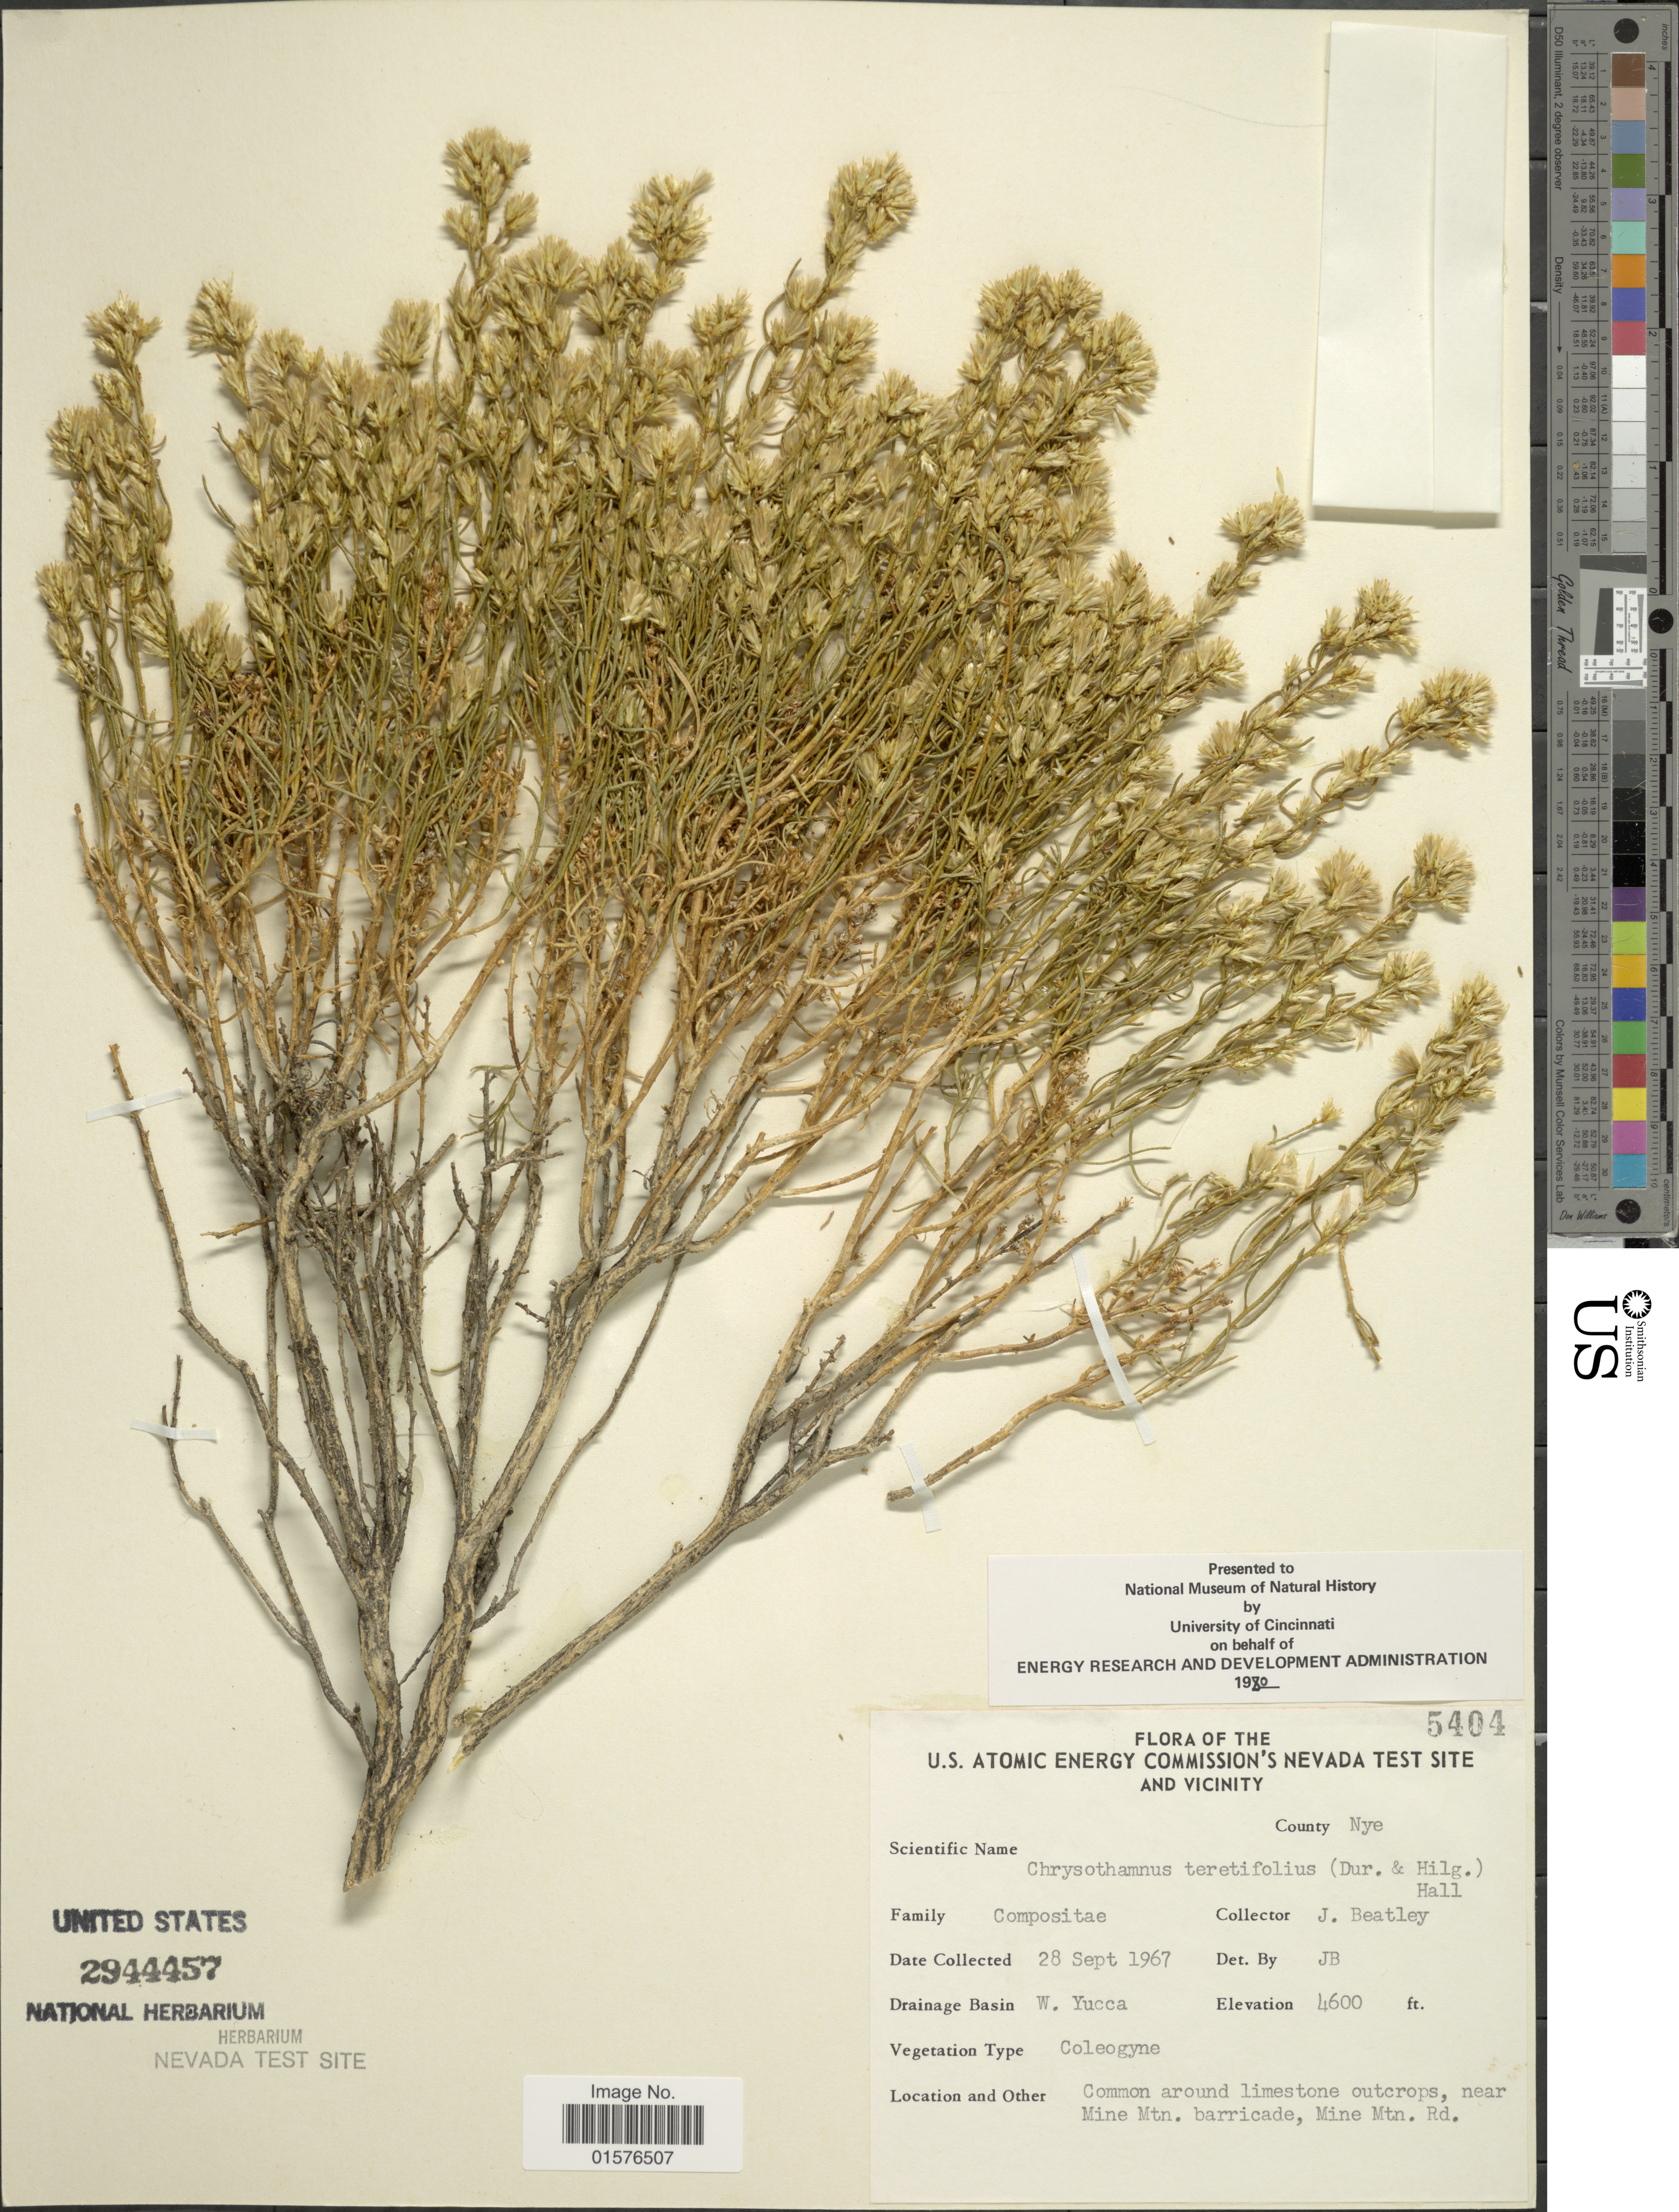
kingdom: Plantae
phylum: Tracheophyta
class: Magnoliopsida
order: Asterales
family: Asteraceae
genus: Ericameria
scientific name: Ericameria teretifolia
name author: (Durand & Hilg.) Jeps.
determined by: Urbatsch, Lowell E., Curator (LSU), Louisiana State University (UNITED STATES)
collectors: J. C. Beatley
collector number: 5404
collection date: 1967-09-28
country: United States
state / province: Nevada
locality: The U.S. Atomic Energy Commission's Nevada test Site and Vicinity, County: Nye, Drainage Basin: W. Yucca, near Mine Mtn. barricade, Mine Mtn. Rd.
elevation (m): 1402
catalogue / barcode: US 2944457